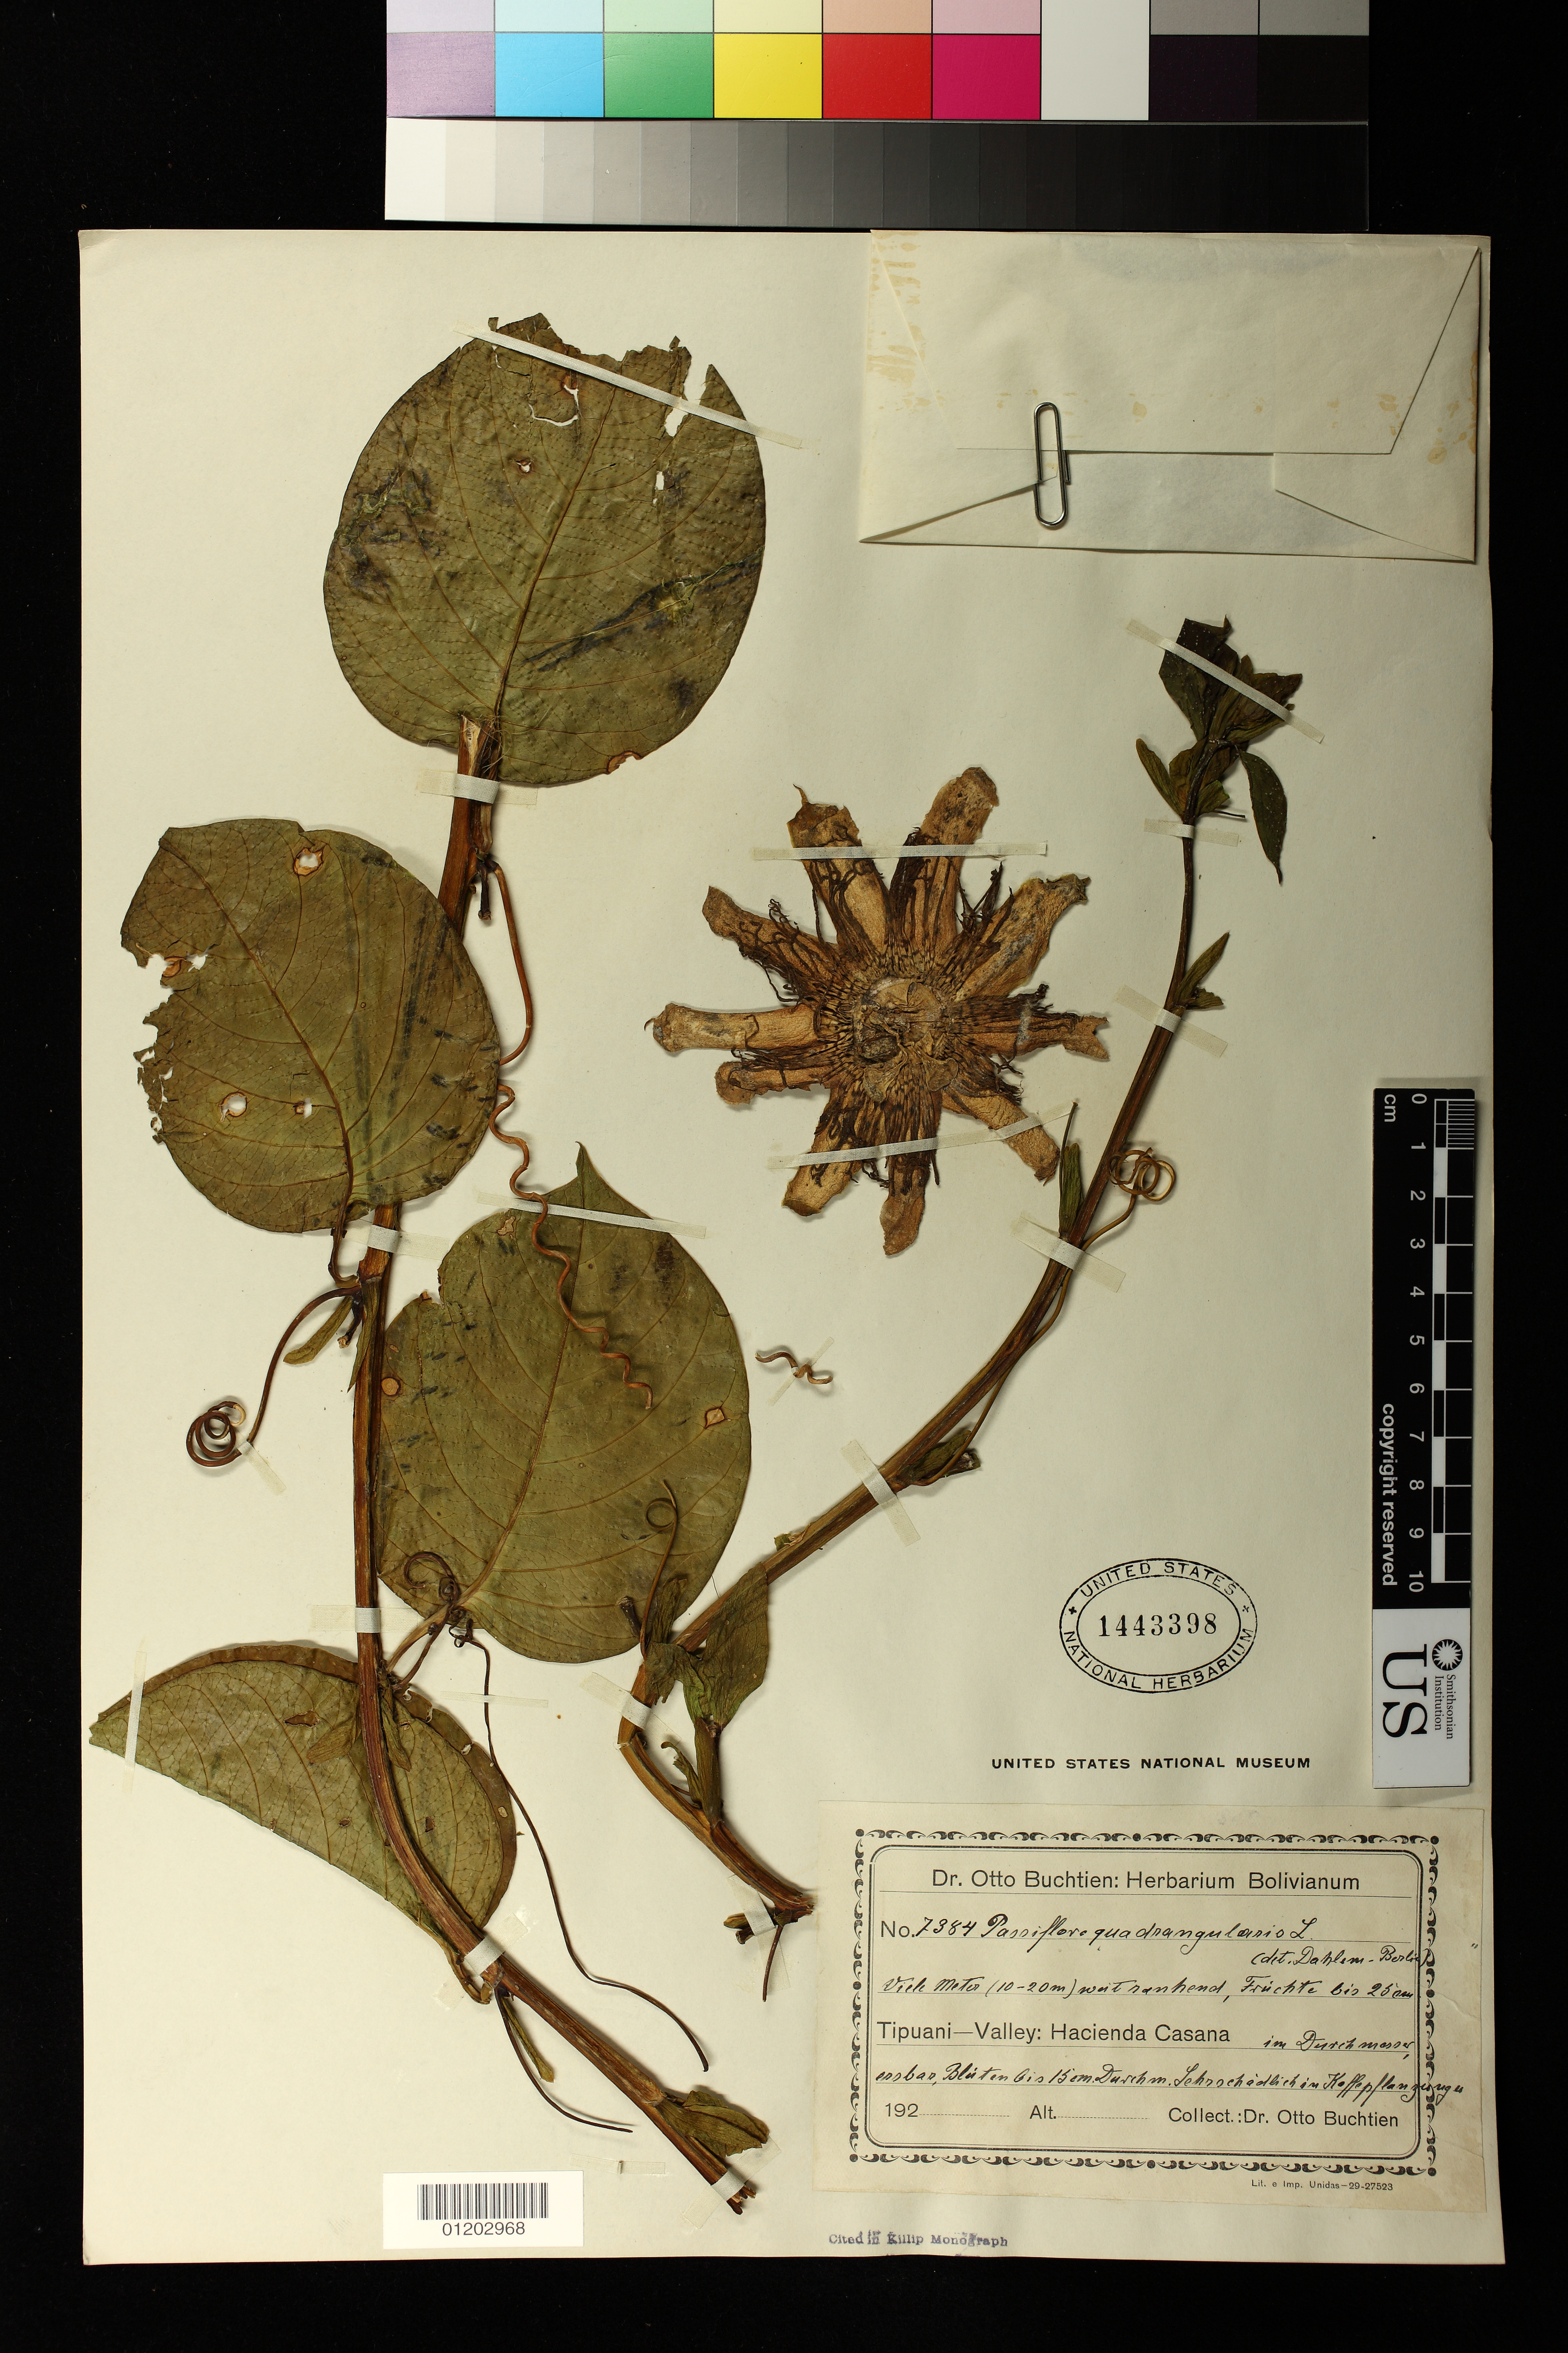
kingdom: Plantae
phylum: Tracheophyta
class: Magnoliopsida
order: Malpighiales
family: Passifloraceae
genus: Passiflora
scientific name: Passiflora quadrangularis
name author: L.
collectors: O. Buchtien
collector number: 7384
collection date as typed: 192-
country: Bolivia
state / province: La Paz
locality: Hacienda Casana, Tipuani Valley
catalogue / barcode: US 1443398